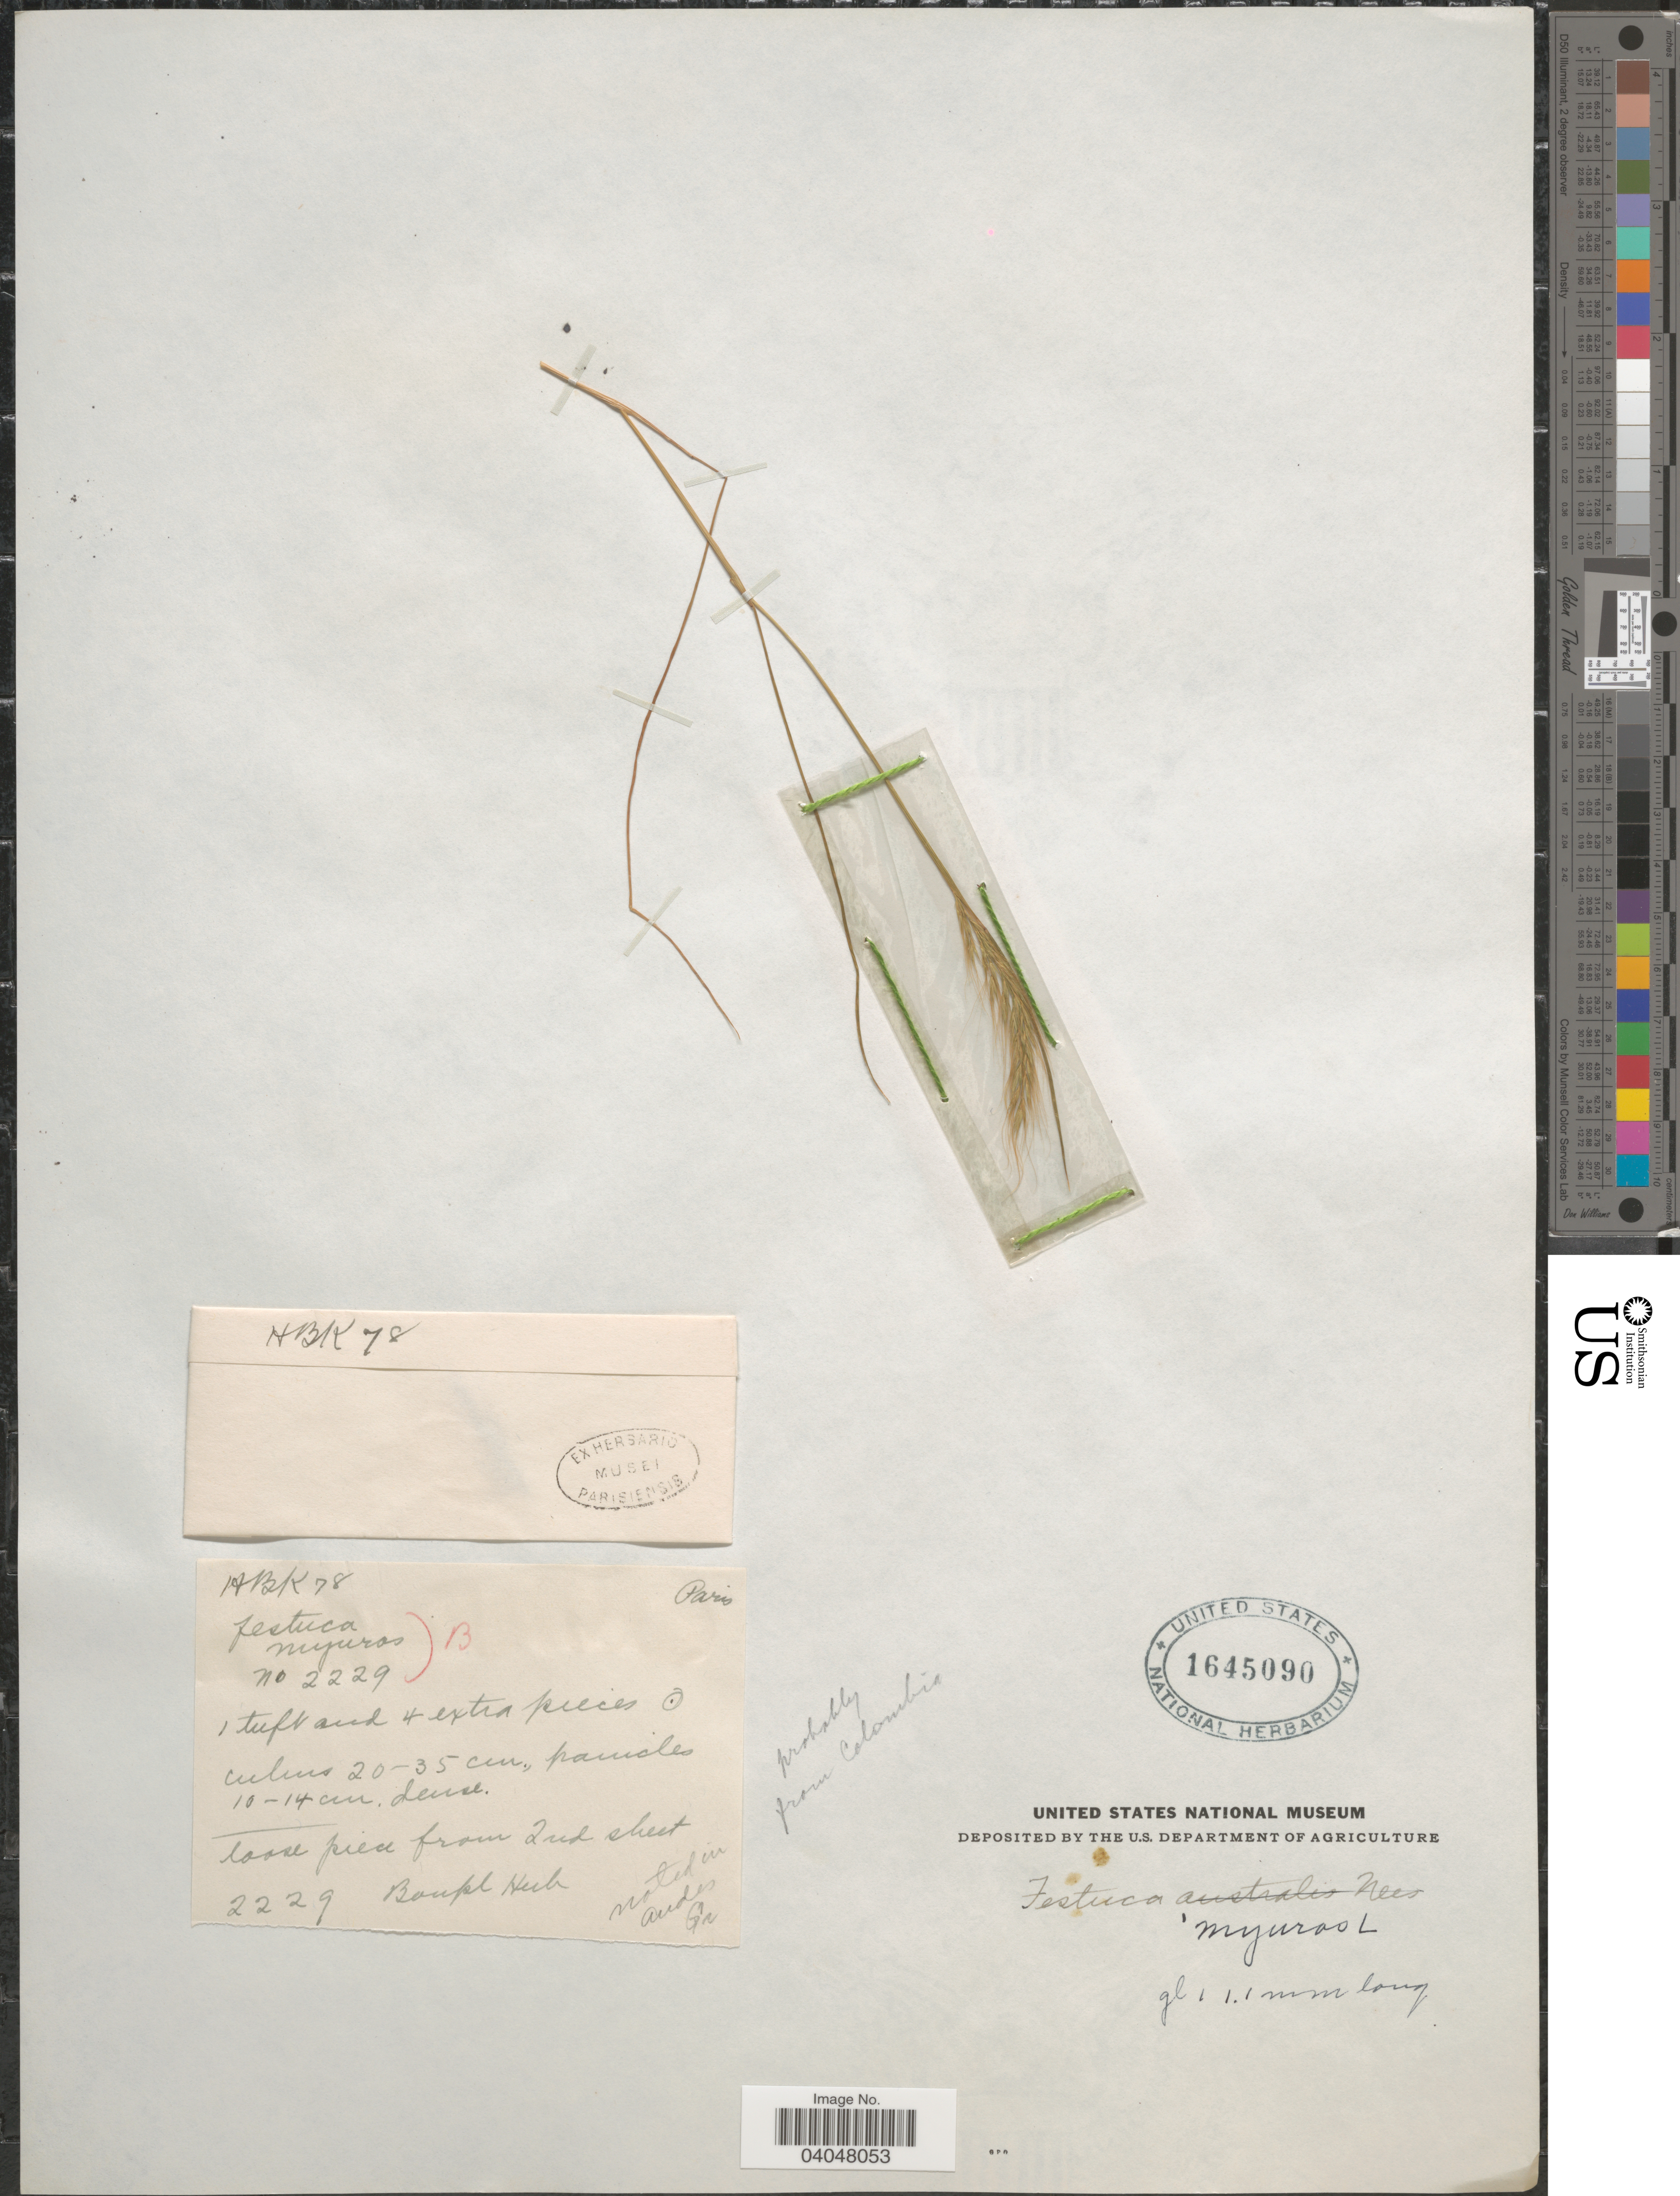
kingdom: Plantae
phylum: Tracheophyta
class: Liliopsida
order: Poales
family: Poaceae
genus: Festuca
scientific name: Festuca myuros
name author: L.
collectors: Ex herb. Bonpl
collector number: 2229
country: Colombia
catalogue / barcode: US 1645090